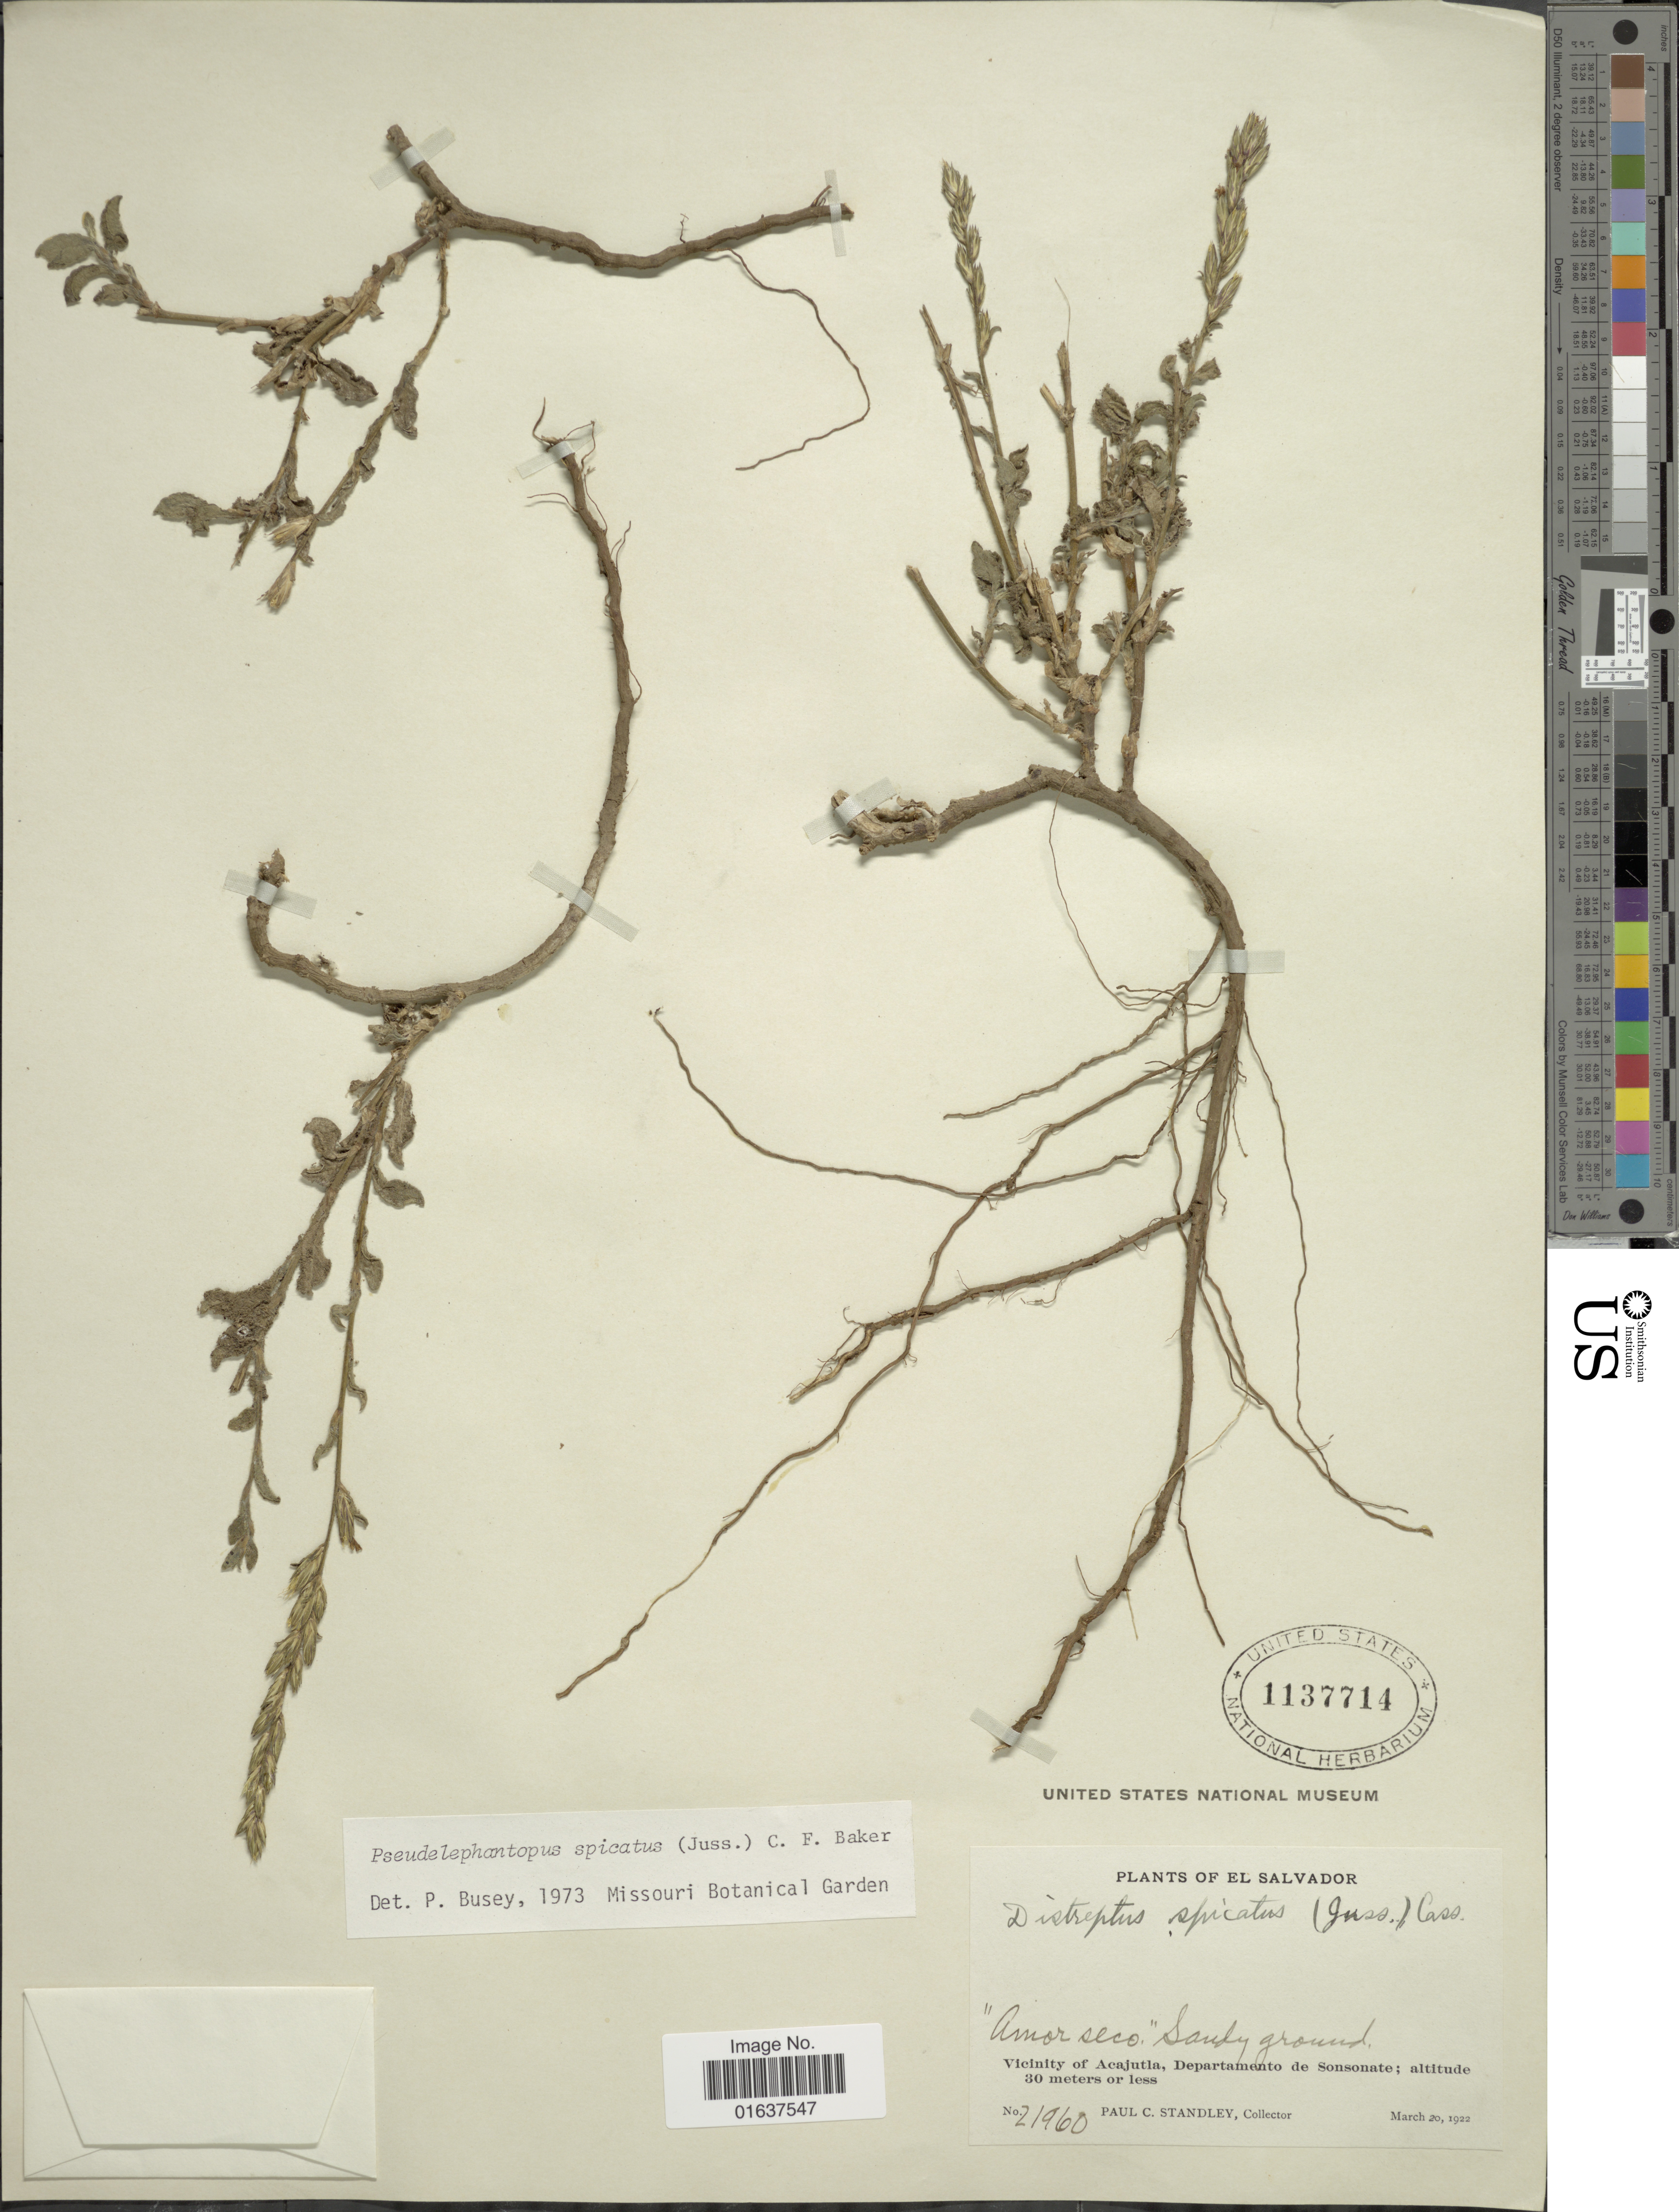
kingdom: Plantae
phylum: Tracheophyta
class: Magnoliopsida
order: Asterales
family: Asteraceae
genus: Pseudelephantopus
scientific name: Pseudelephantopus spicatus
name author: (Juss. ex Aubl.) C.F. Baker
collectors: P. C. Standley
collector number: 21960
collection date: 1922-03-20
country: El Salvador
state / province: Sonsonate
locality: Amor seco. Vicinity of Acajutla, Departamento de Sonsonate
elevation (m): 30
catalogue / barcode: US 1137714